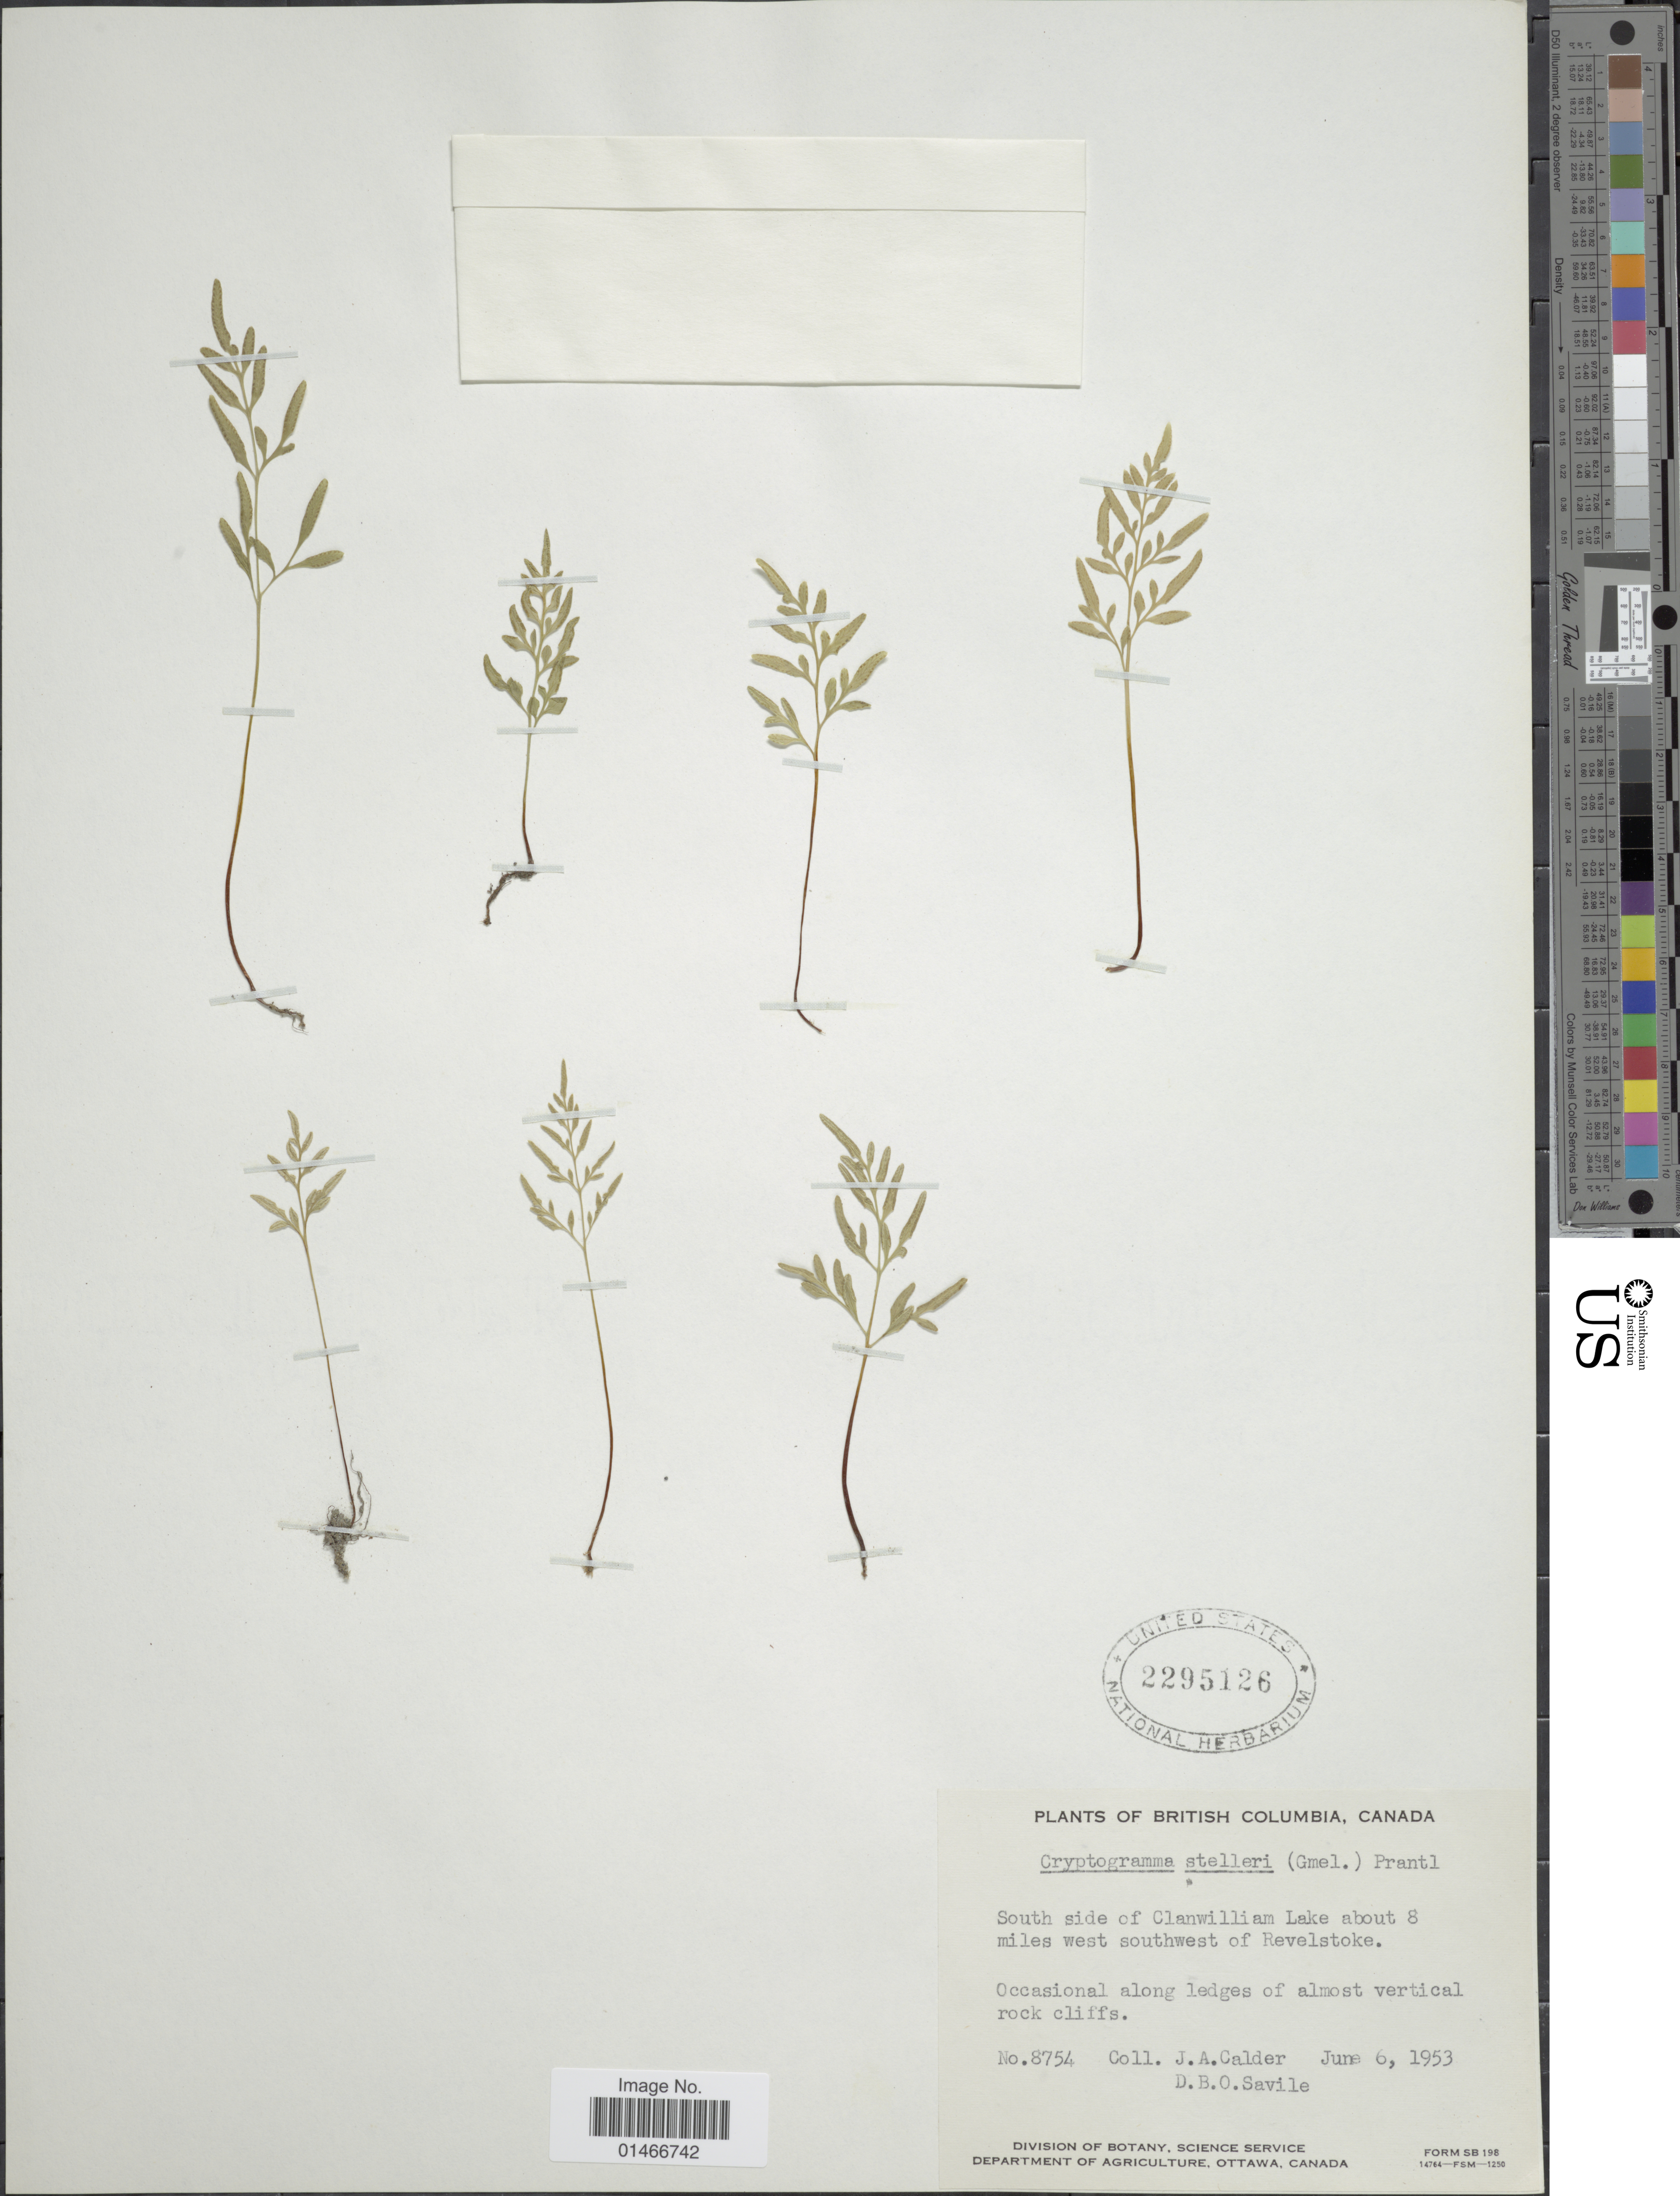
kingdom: Plantae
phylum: Tracheophyta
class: Polypodiopsida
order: Polypodiales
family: Pteridaceae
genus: Cryptogramma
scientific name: Cryptogramma stelleri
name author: (S.G. Gmel.) Prantl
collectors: J. A. Calder & D. Savile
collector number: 8754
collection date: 1953-06-06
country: Canada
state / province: British Columbia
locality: South side of Clanwilliam Lake about 8 miles west southwest of Revelstoke.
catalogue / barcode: US 2295126